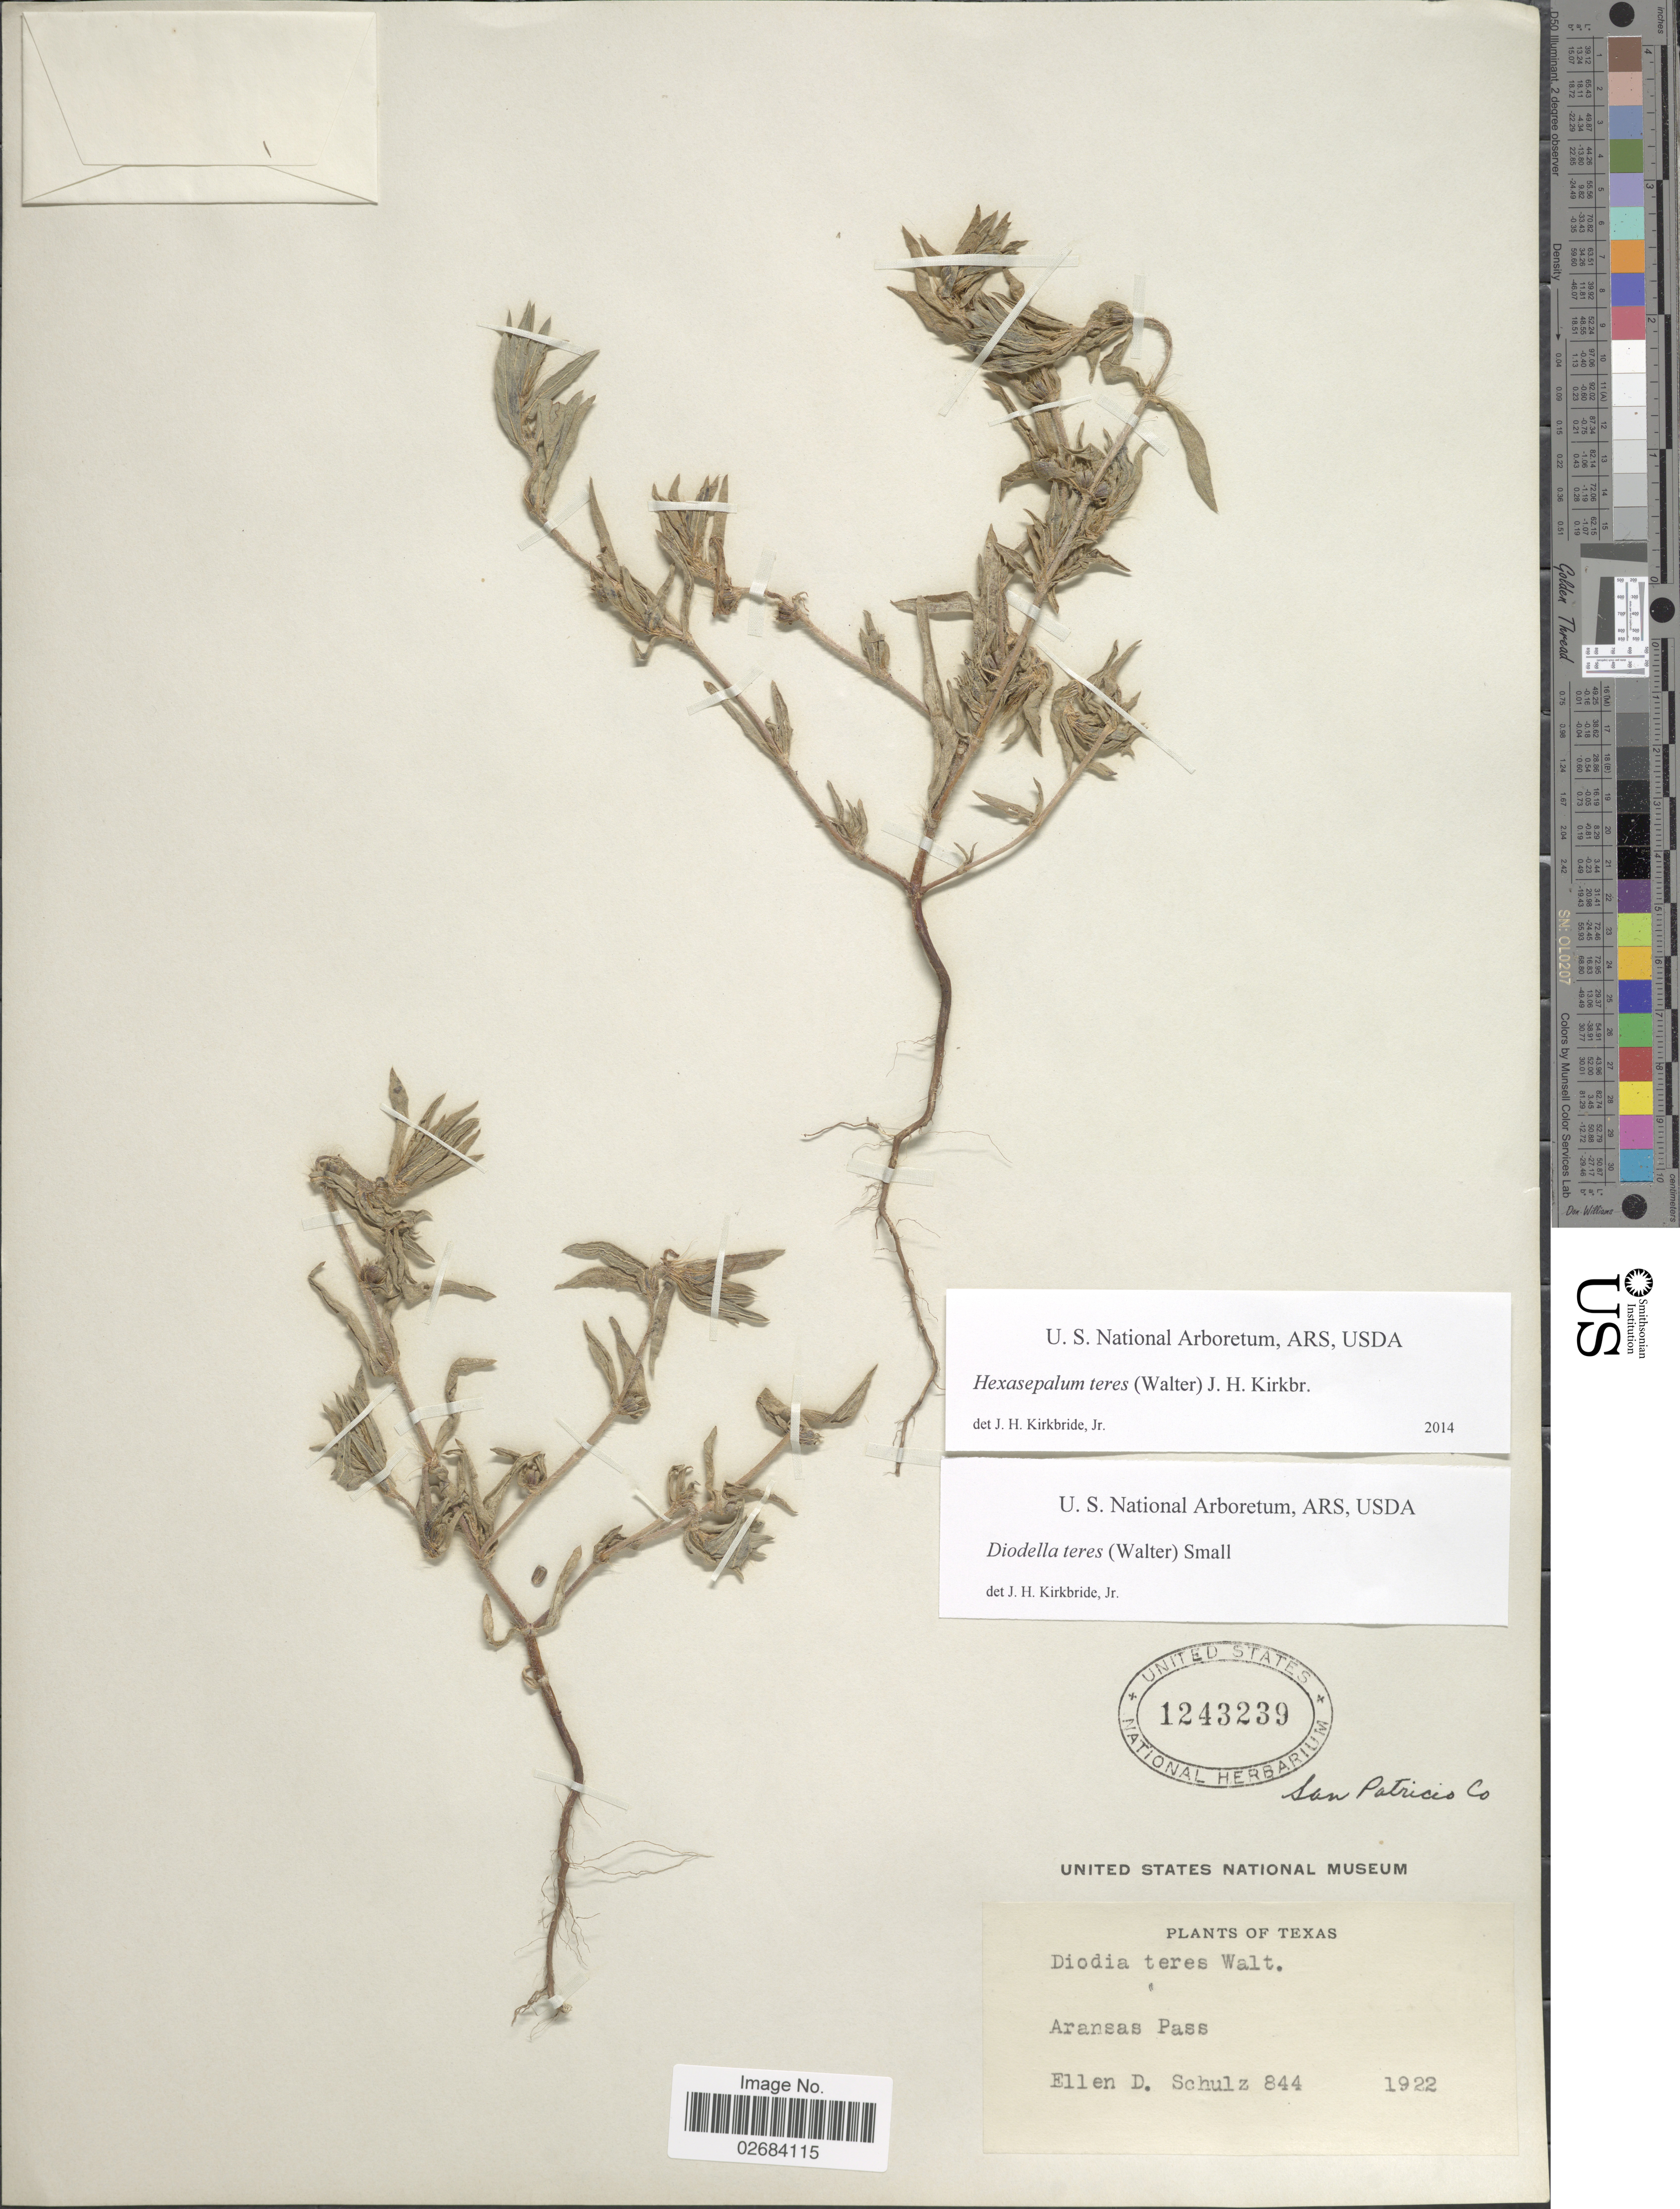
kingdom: Plantae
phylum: Tracheophyta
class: Magnoliopsida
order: Gentianales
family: Rubiaceae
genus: Diodia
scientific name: Diodia teres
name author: Walter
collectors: E. D. Schulz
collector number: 844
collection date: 1922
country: United States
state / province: Texas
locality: Aransas Pass, San Patricio Co.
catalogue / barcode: US 1243239